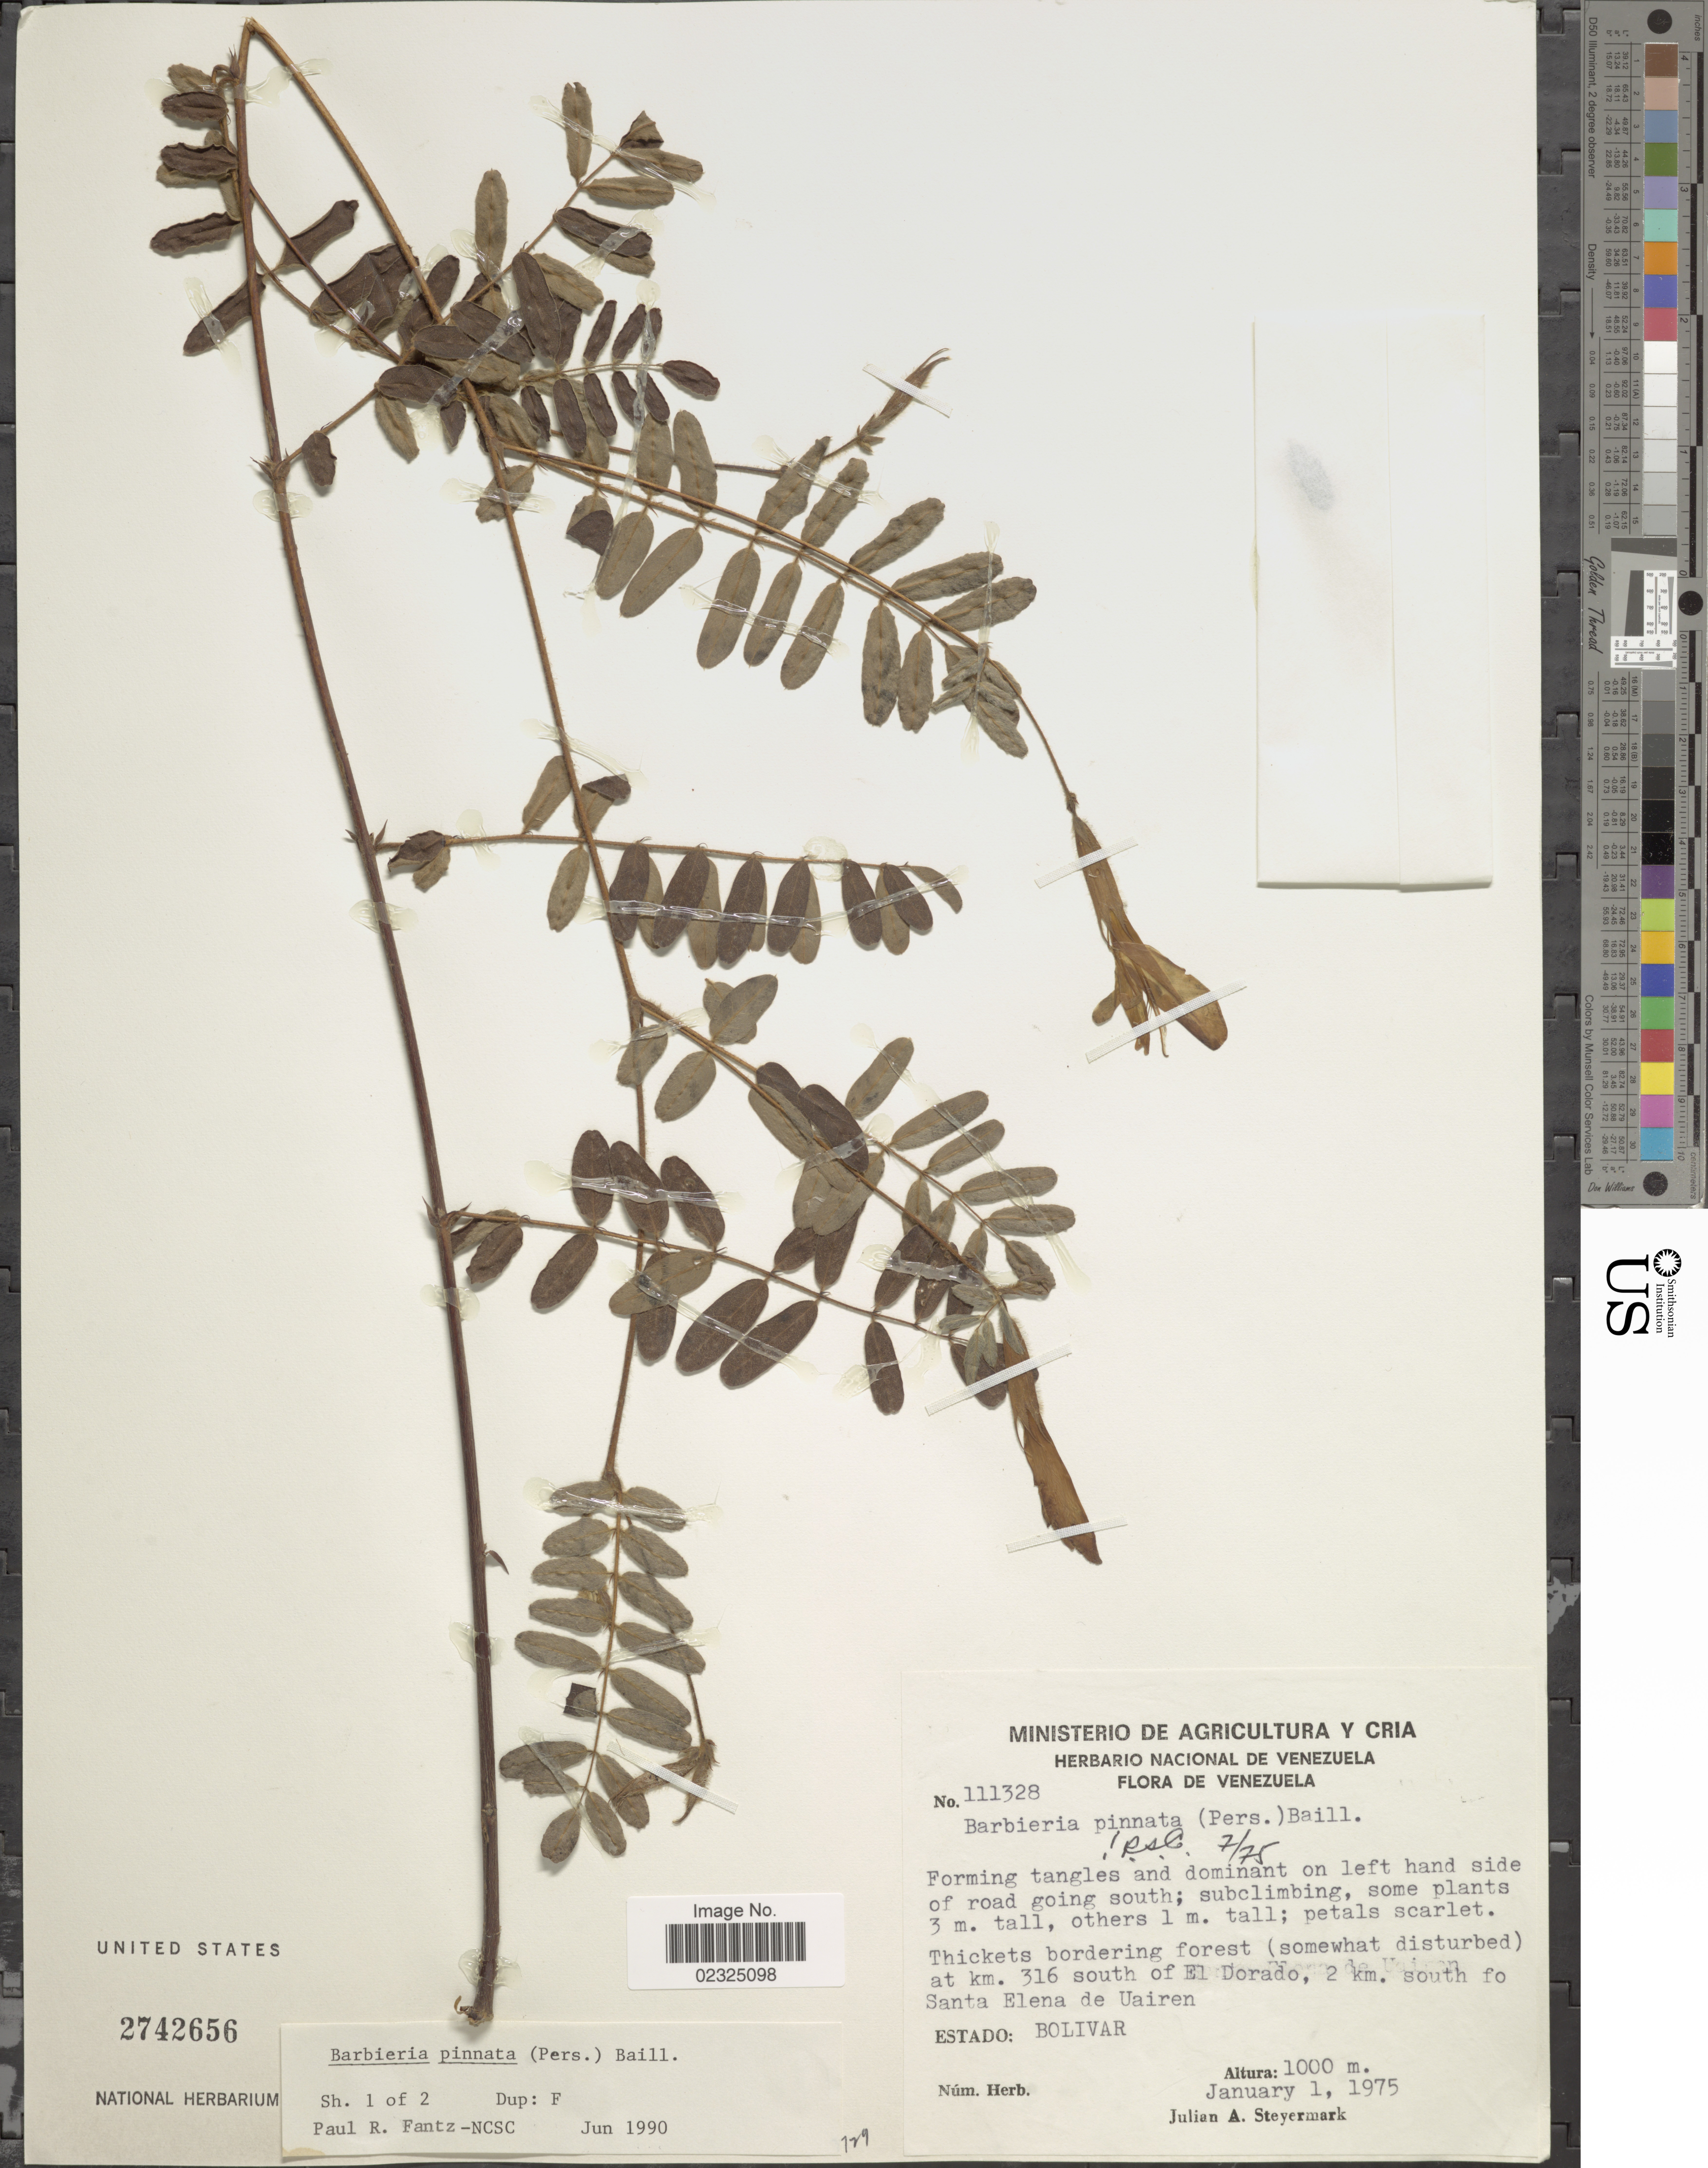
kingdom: Plantae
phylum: Tracheophyta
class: Magnoliopsida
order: Fabales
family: Fabaceae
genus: Barbieria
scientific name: Barbieria sp.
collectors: J. Steyermark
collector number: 111328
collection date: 1975-01-01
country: Venezuela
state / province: Bolivar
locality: Forming tangles and dominant on left hand side of road going south, thickets bordering forest (somewhat disturbed) at km. 316 south of El Dorado, 2 km. south of Santa Elena de Uairen.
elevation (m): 1000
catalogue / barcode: US 2742656